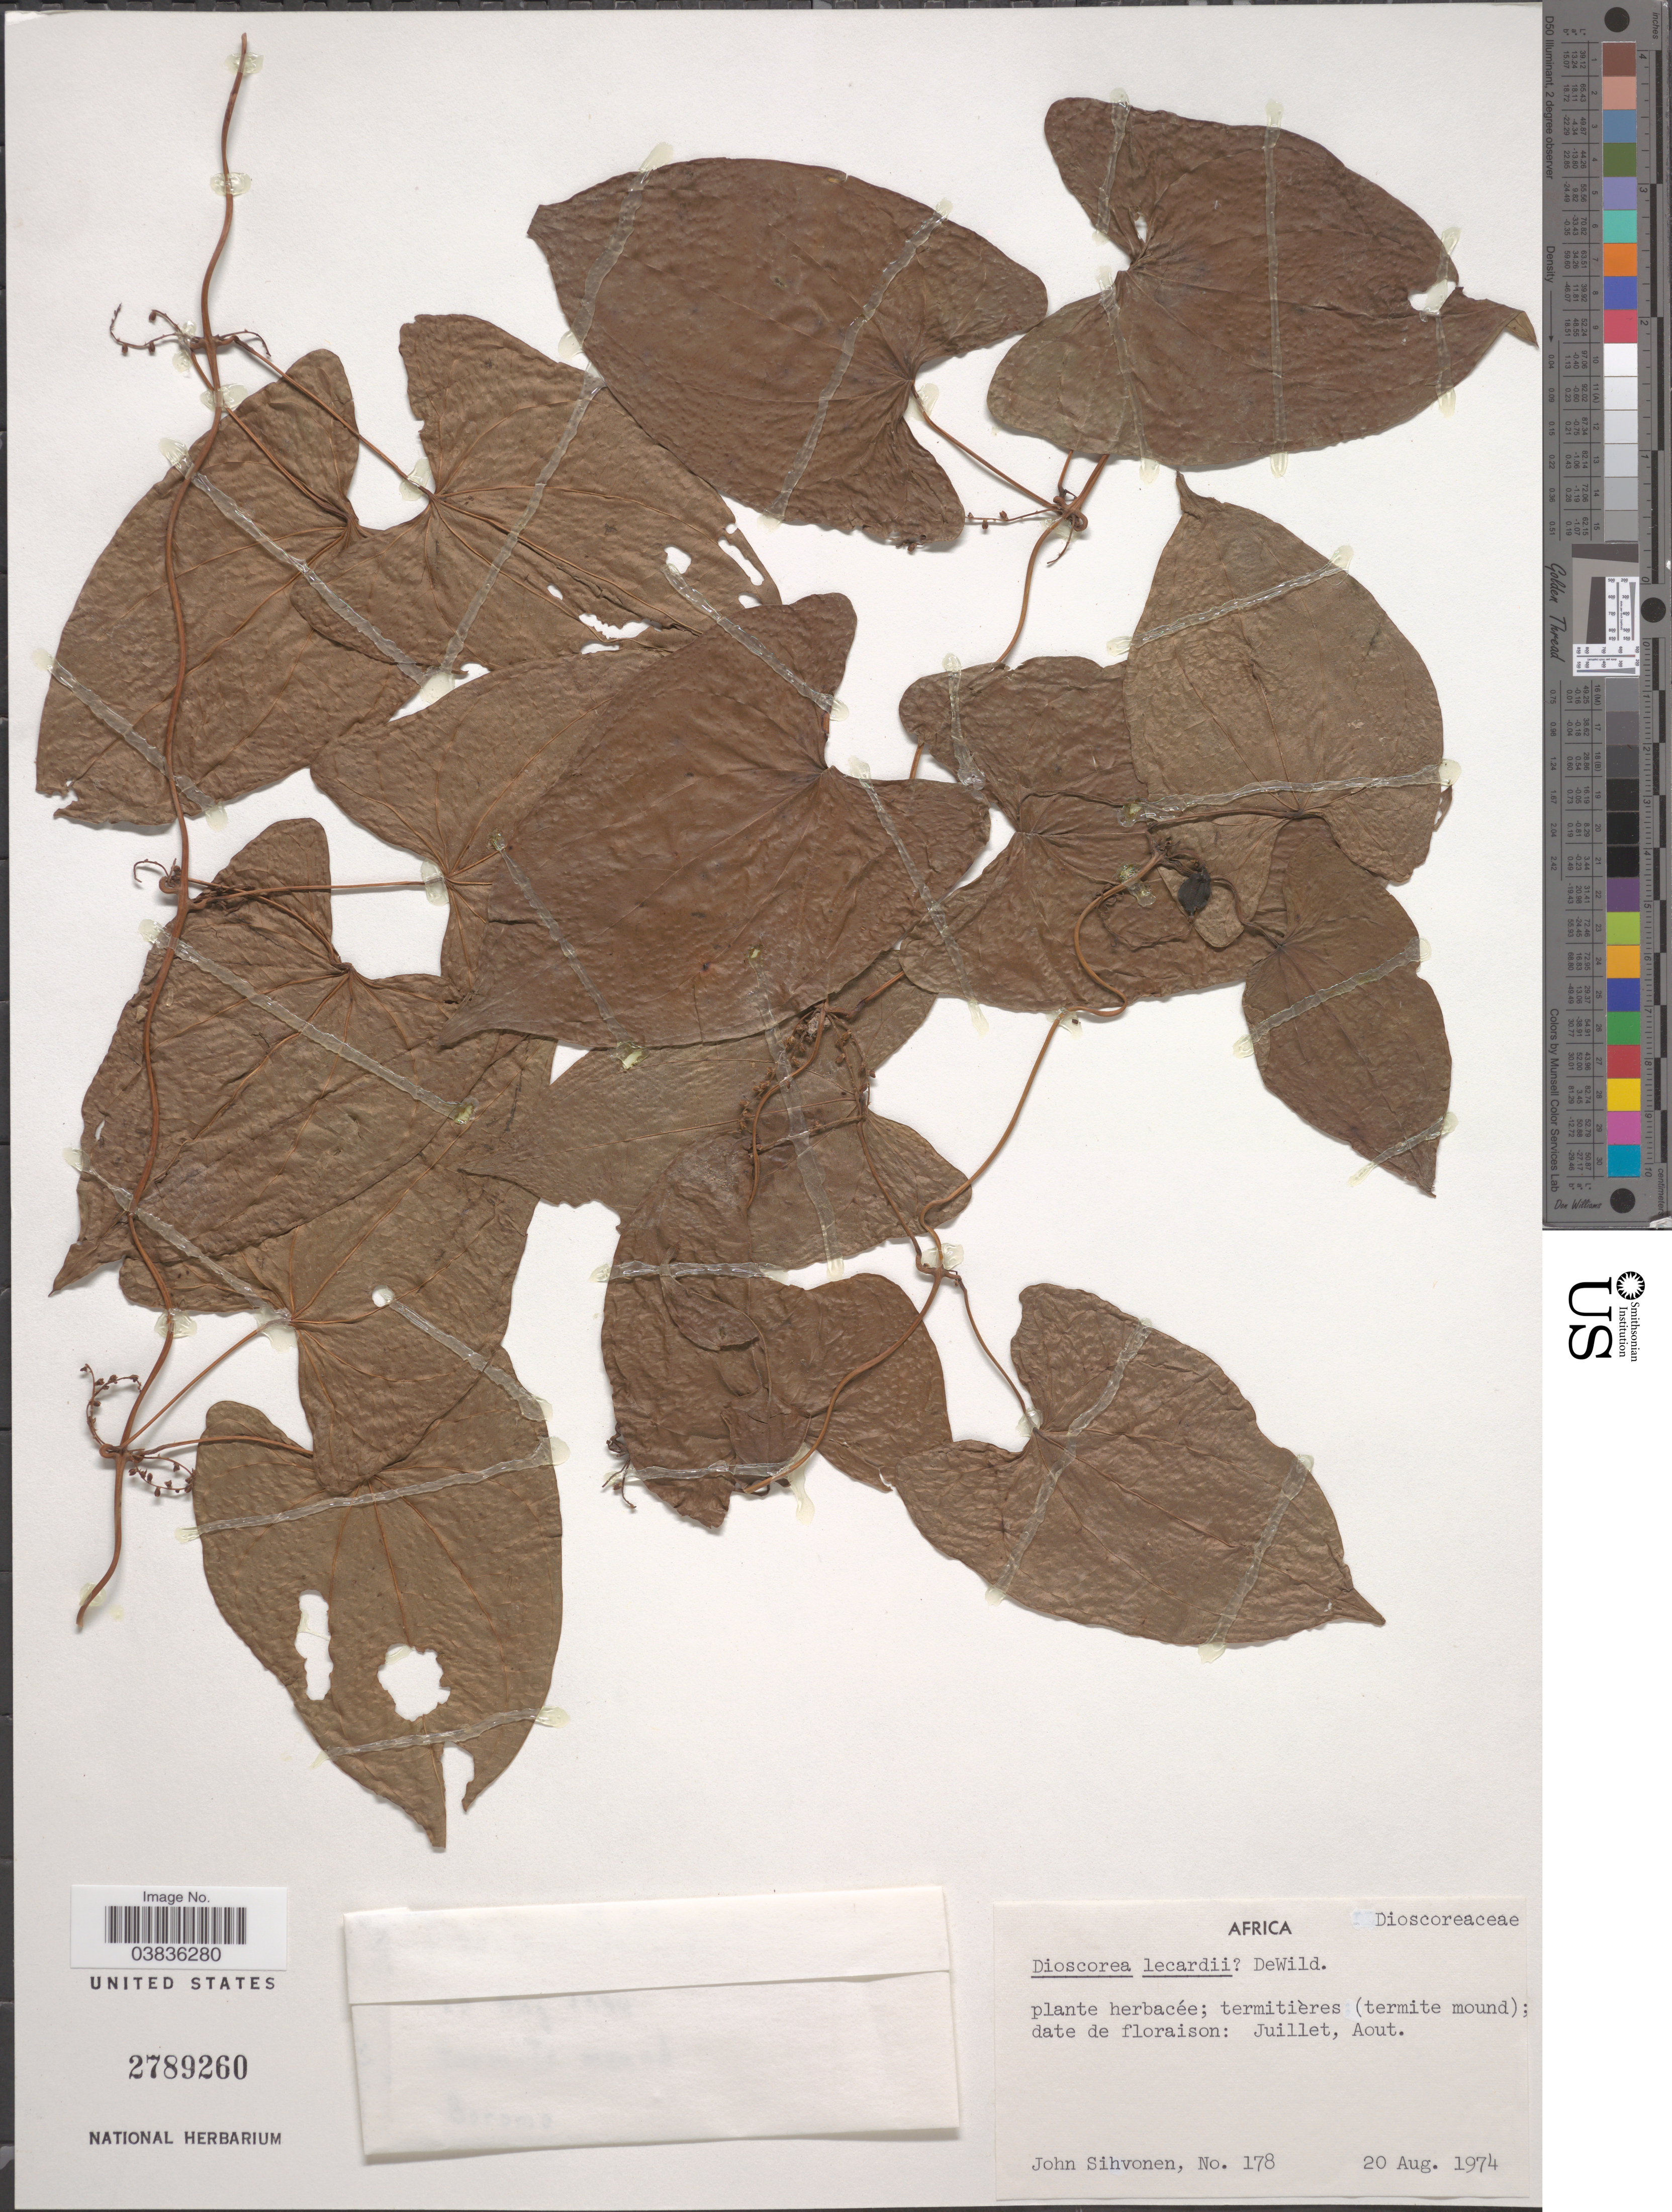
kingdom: Plantae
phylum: Tracheophyta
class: Liliopsida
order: Dioscoreales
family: Dioscoreaceae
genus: Dioscorea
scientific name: Dioscorea lecardii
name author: De Wild.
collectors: J. Sihvonen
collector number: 178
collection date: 1974-08-20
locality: Africa. Herbacée; termitières (termite mound).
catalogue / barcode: US 2789260